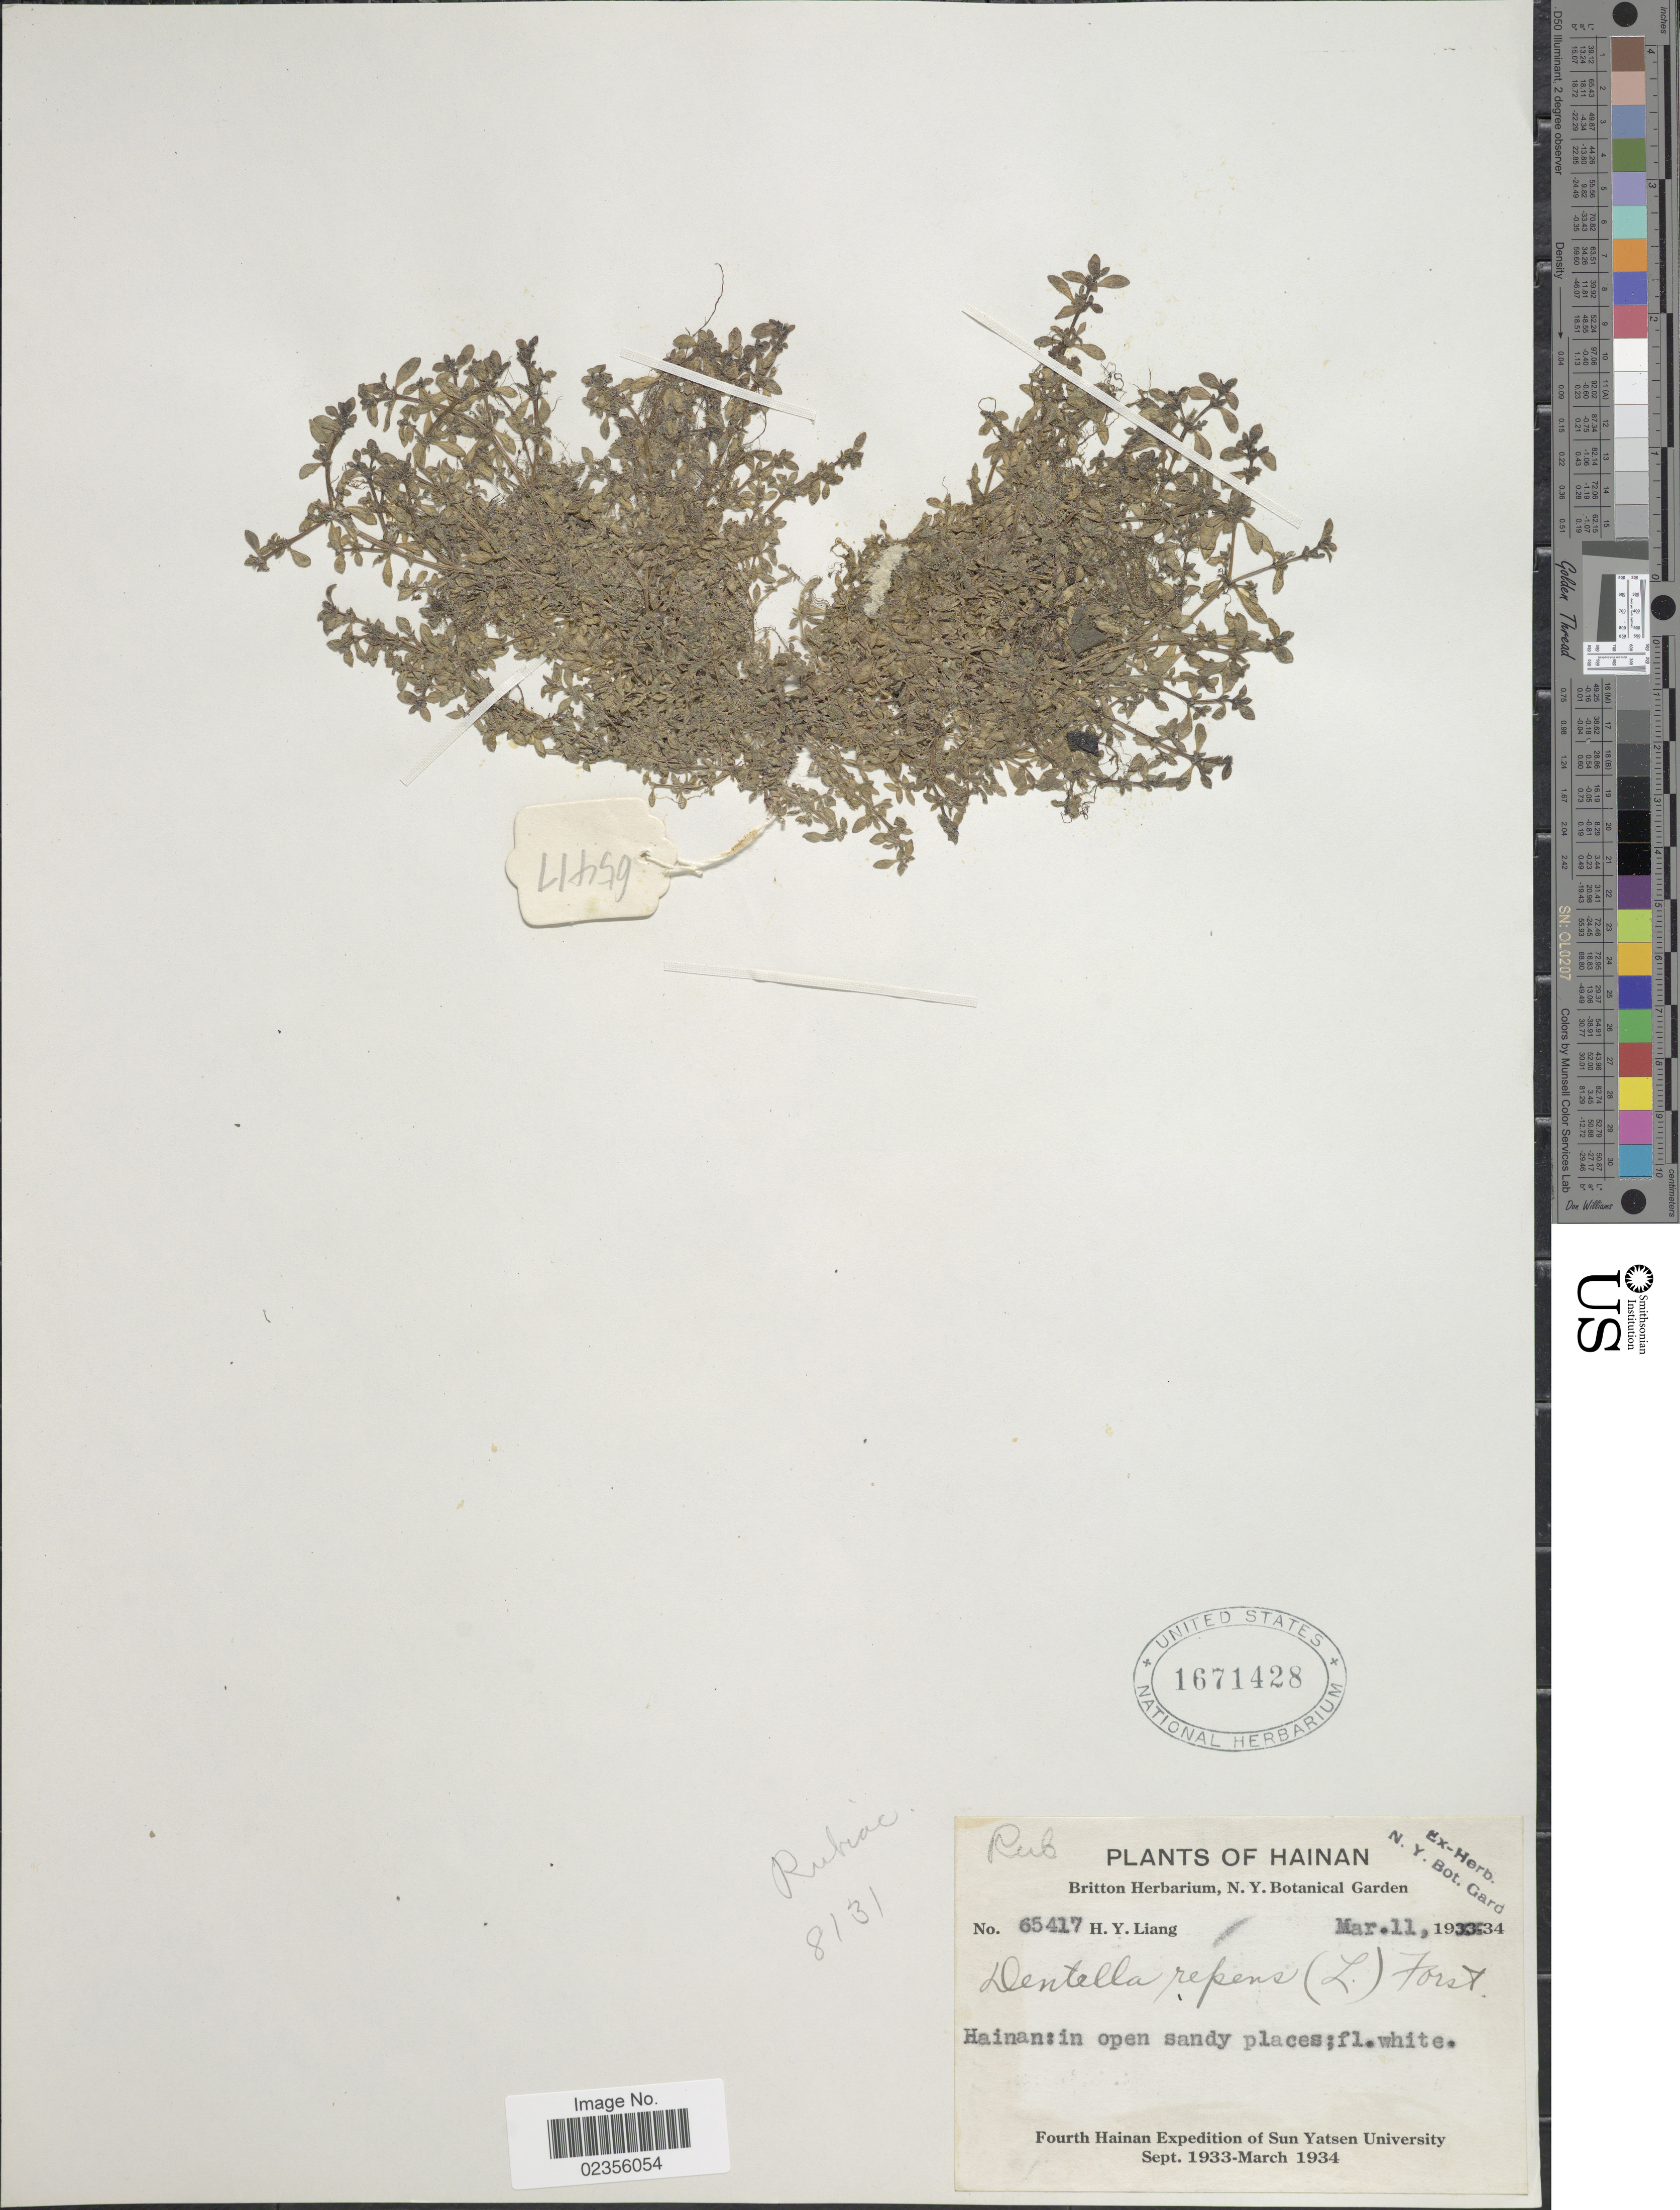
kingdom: Plantae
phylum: Tracheophyta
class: Magnoliopsida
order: Gentianales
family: Rubiaceae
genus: Dentella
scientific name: Dentella repens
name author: J.R. Forst. & G. Forst.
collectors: H. Y. Liang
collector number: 65417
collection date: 1934-03-11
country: China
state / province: Hainan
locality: In open sand places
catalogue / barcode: US 1671428